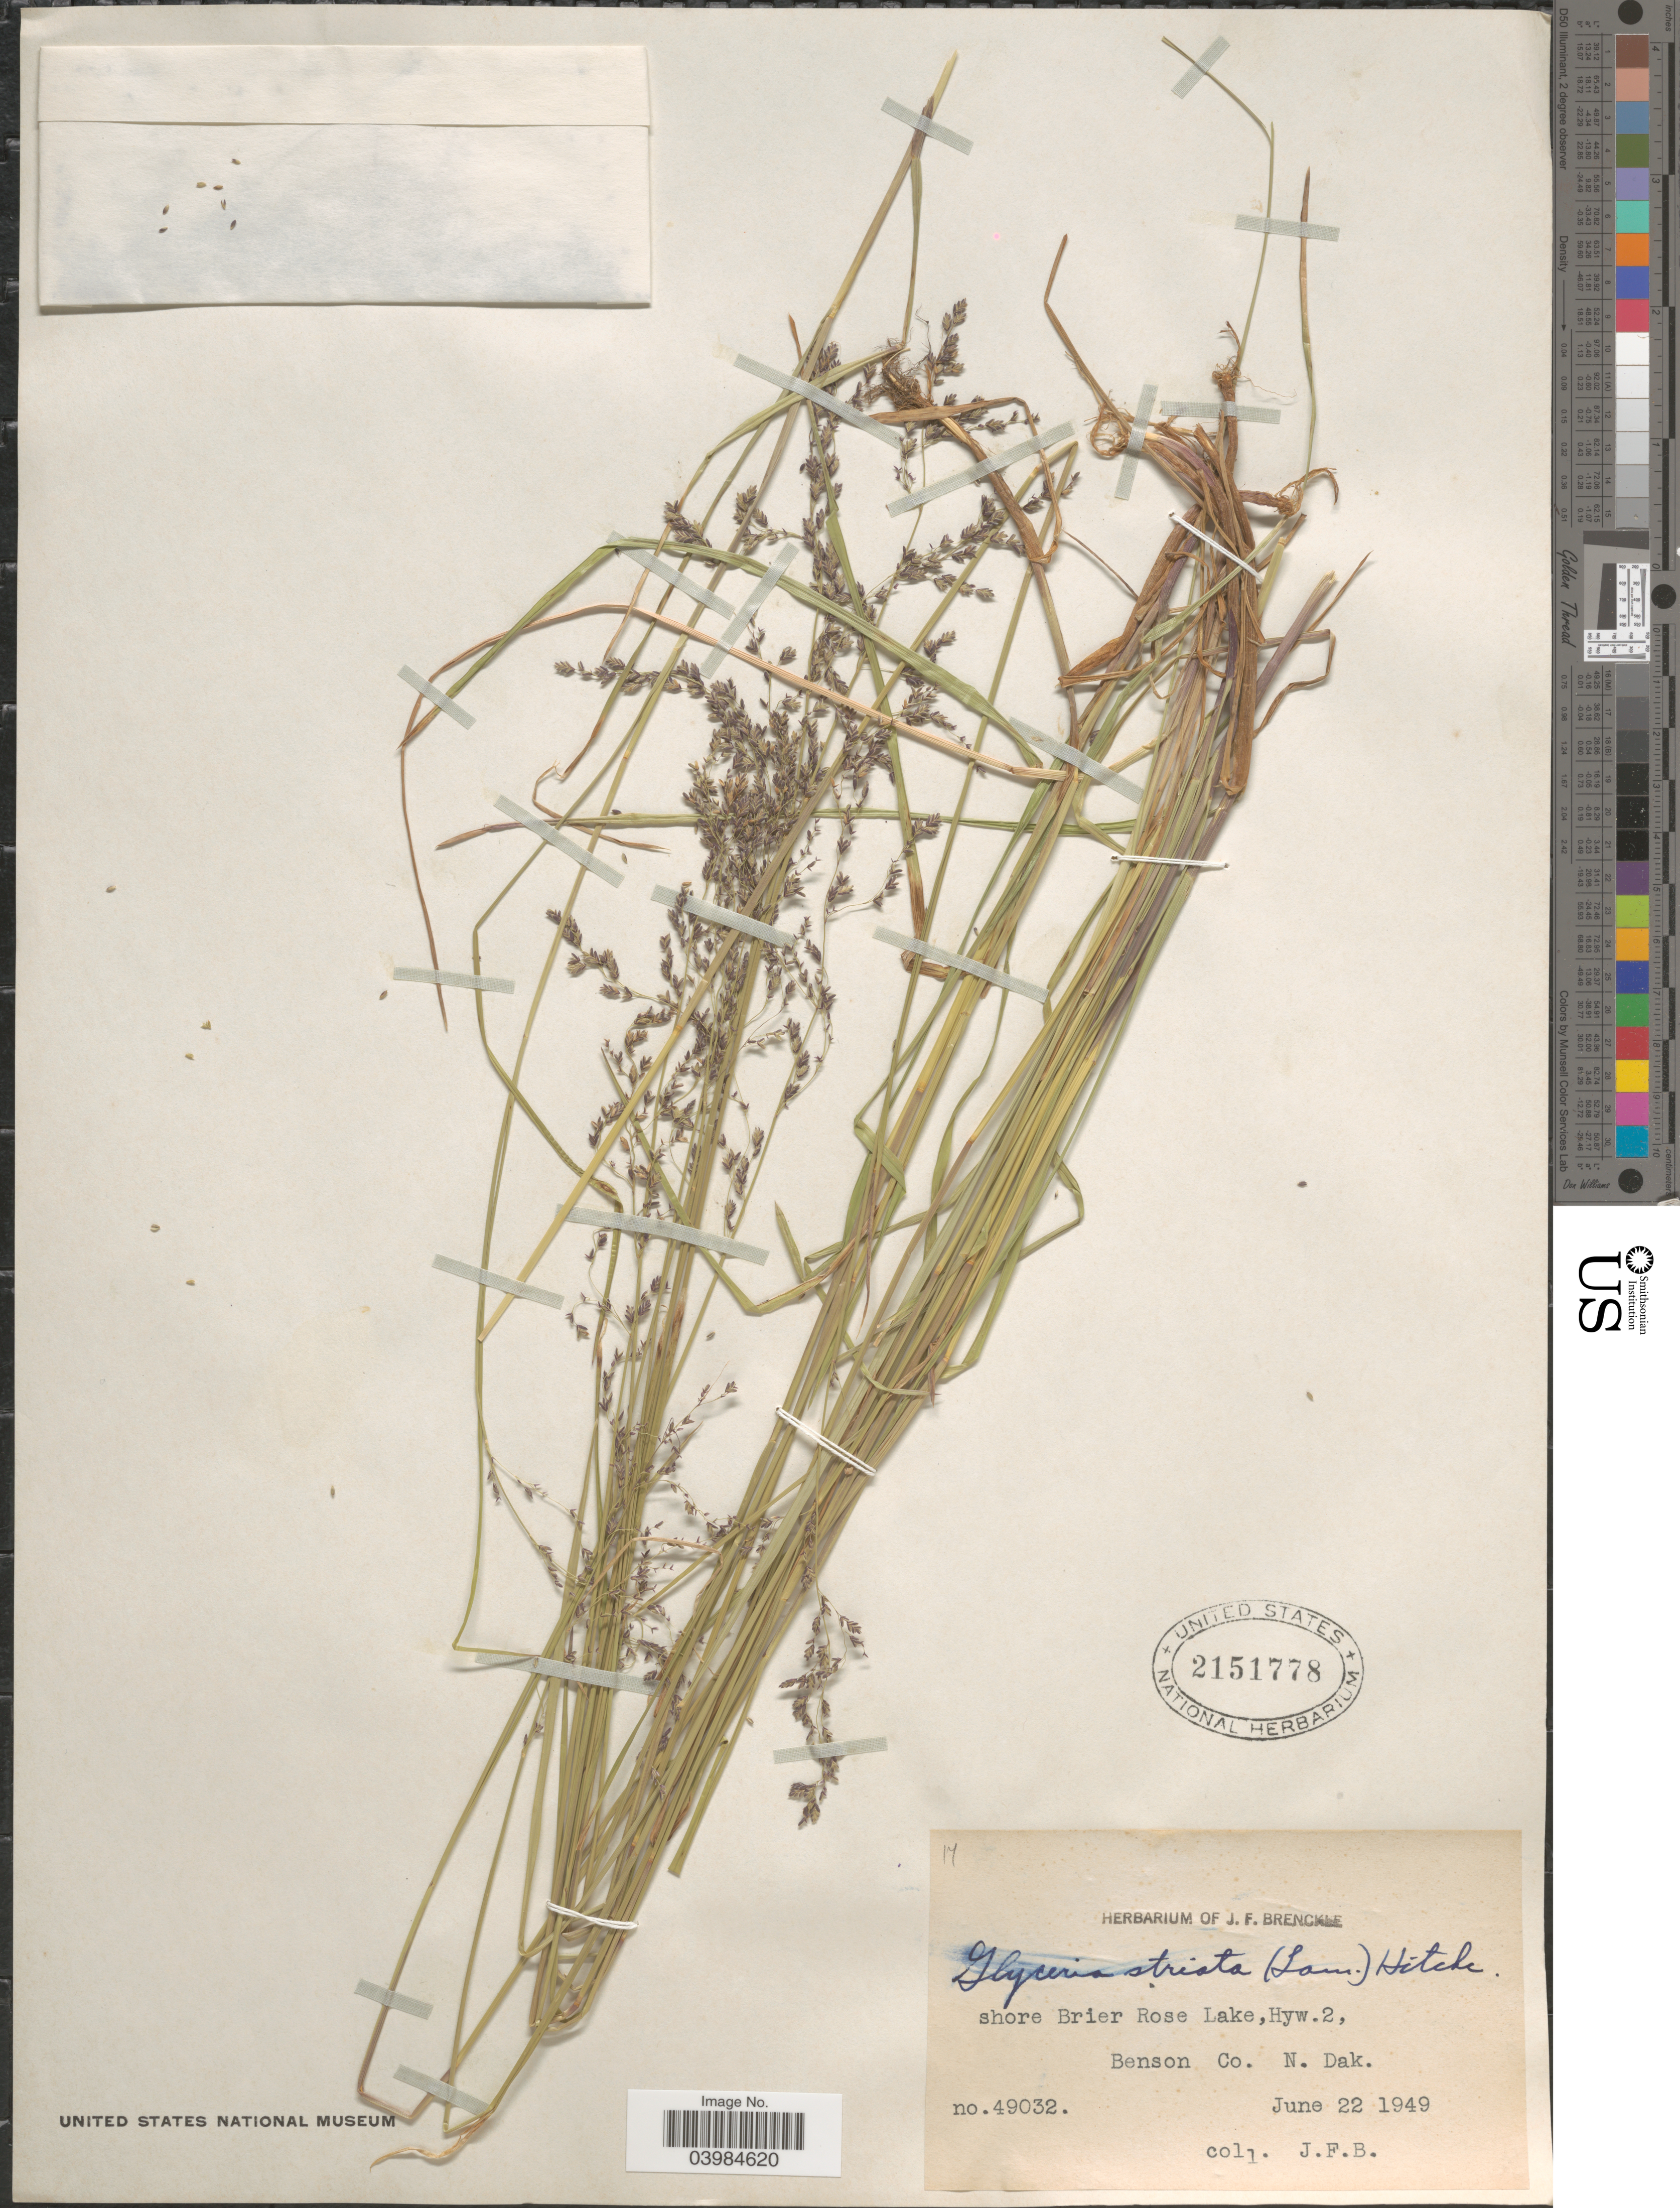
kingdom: Plantae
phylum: Tracheophyta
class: Liliopsida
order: Poales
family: Poaceae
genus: Glyceria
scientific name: Glyceria striata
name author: (Lam.) Hitchc.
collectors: J. Brenckle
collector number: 49032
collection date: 1949-06-22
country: United States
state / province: North Dakota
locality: Shore Brier Rose Lake, Hyw. 2, Benson Co.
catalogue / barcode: US 2151778